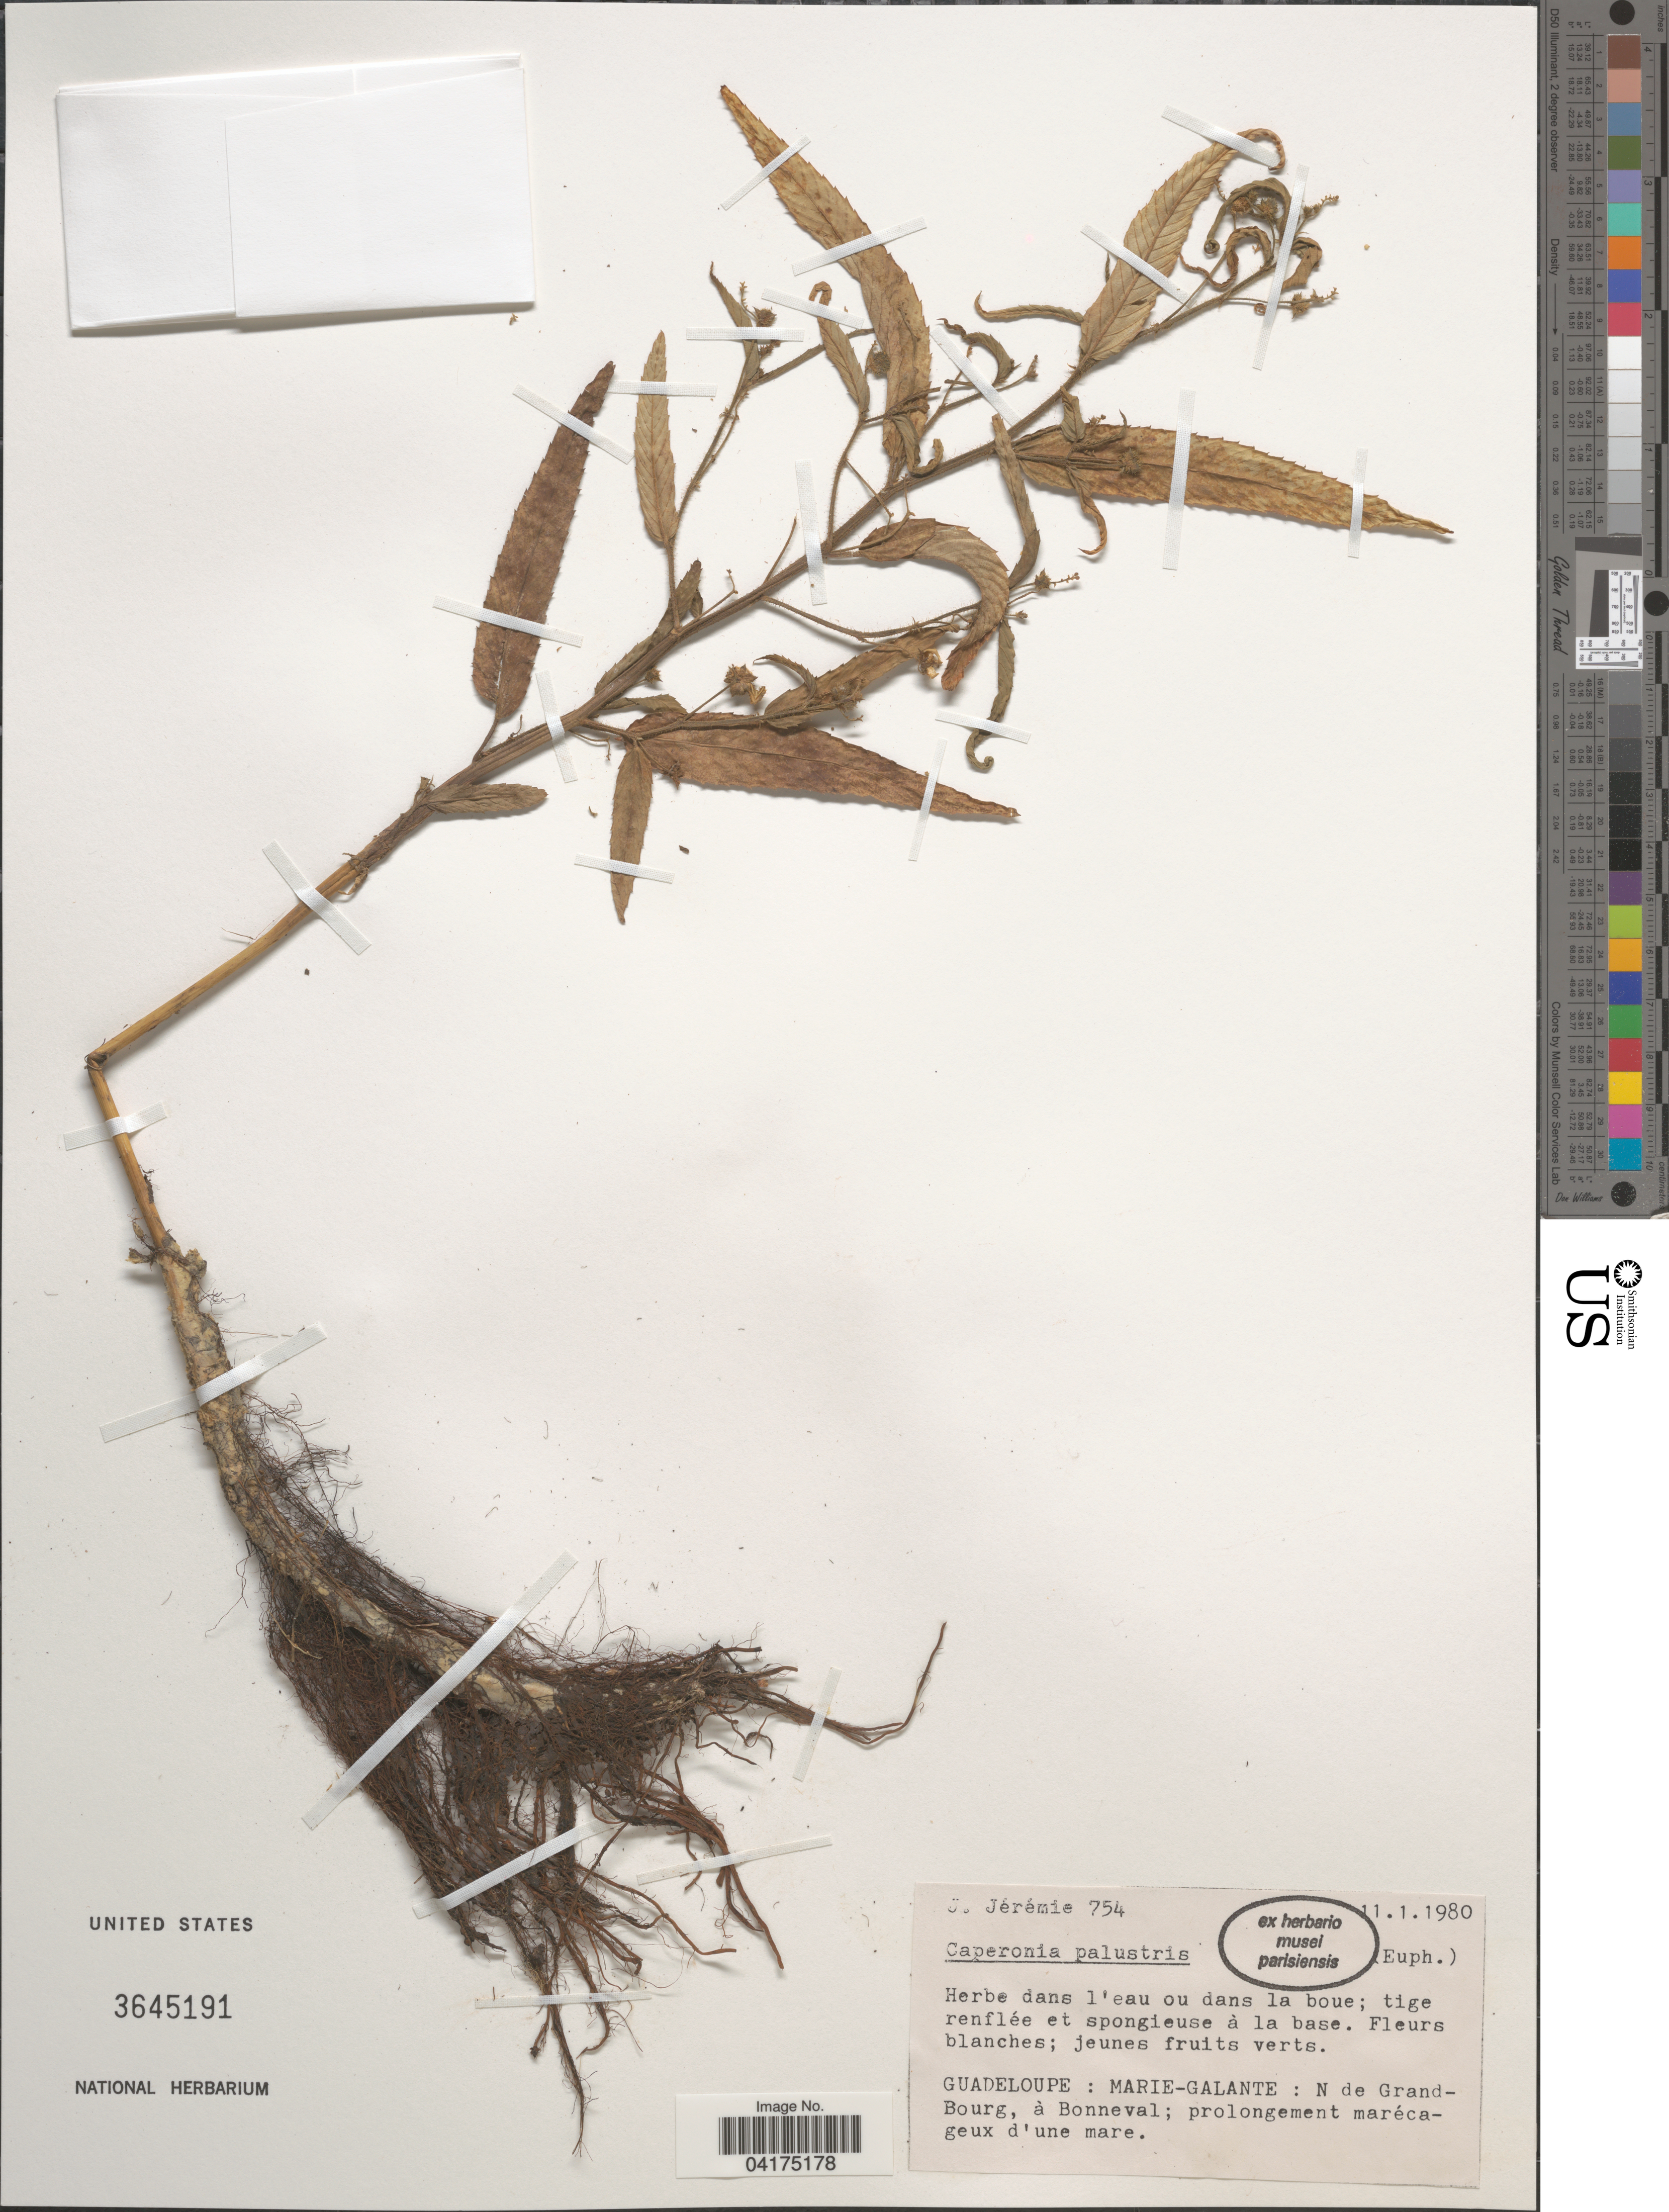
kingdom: Plantae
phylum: Tracheophyta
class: Magnoliopsida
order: Malpighiales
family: Euphorbiaceae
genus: Caperonia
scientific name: Caperonia palustris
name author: (L.) A. St.-Hil.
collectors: J. Jérémie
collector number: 754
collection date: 1980-01-11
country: Guadeloupe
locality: Marie-Galante : N de Grand-Bourg, à Bonneval.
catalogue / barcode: US 3645191